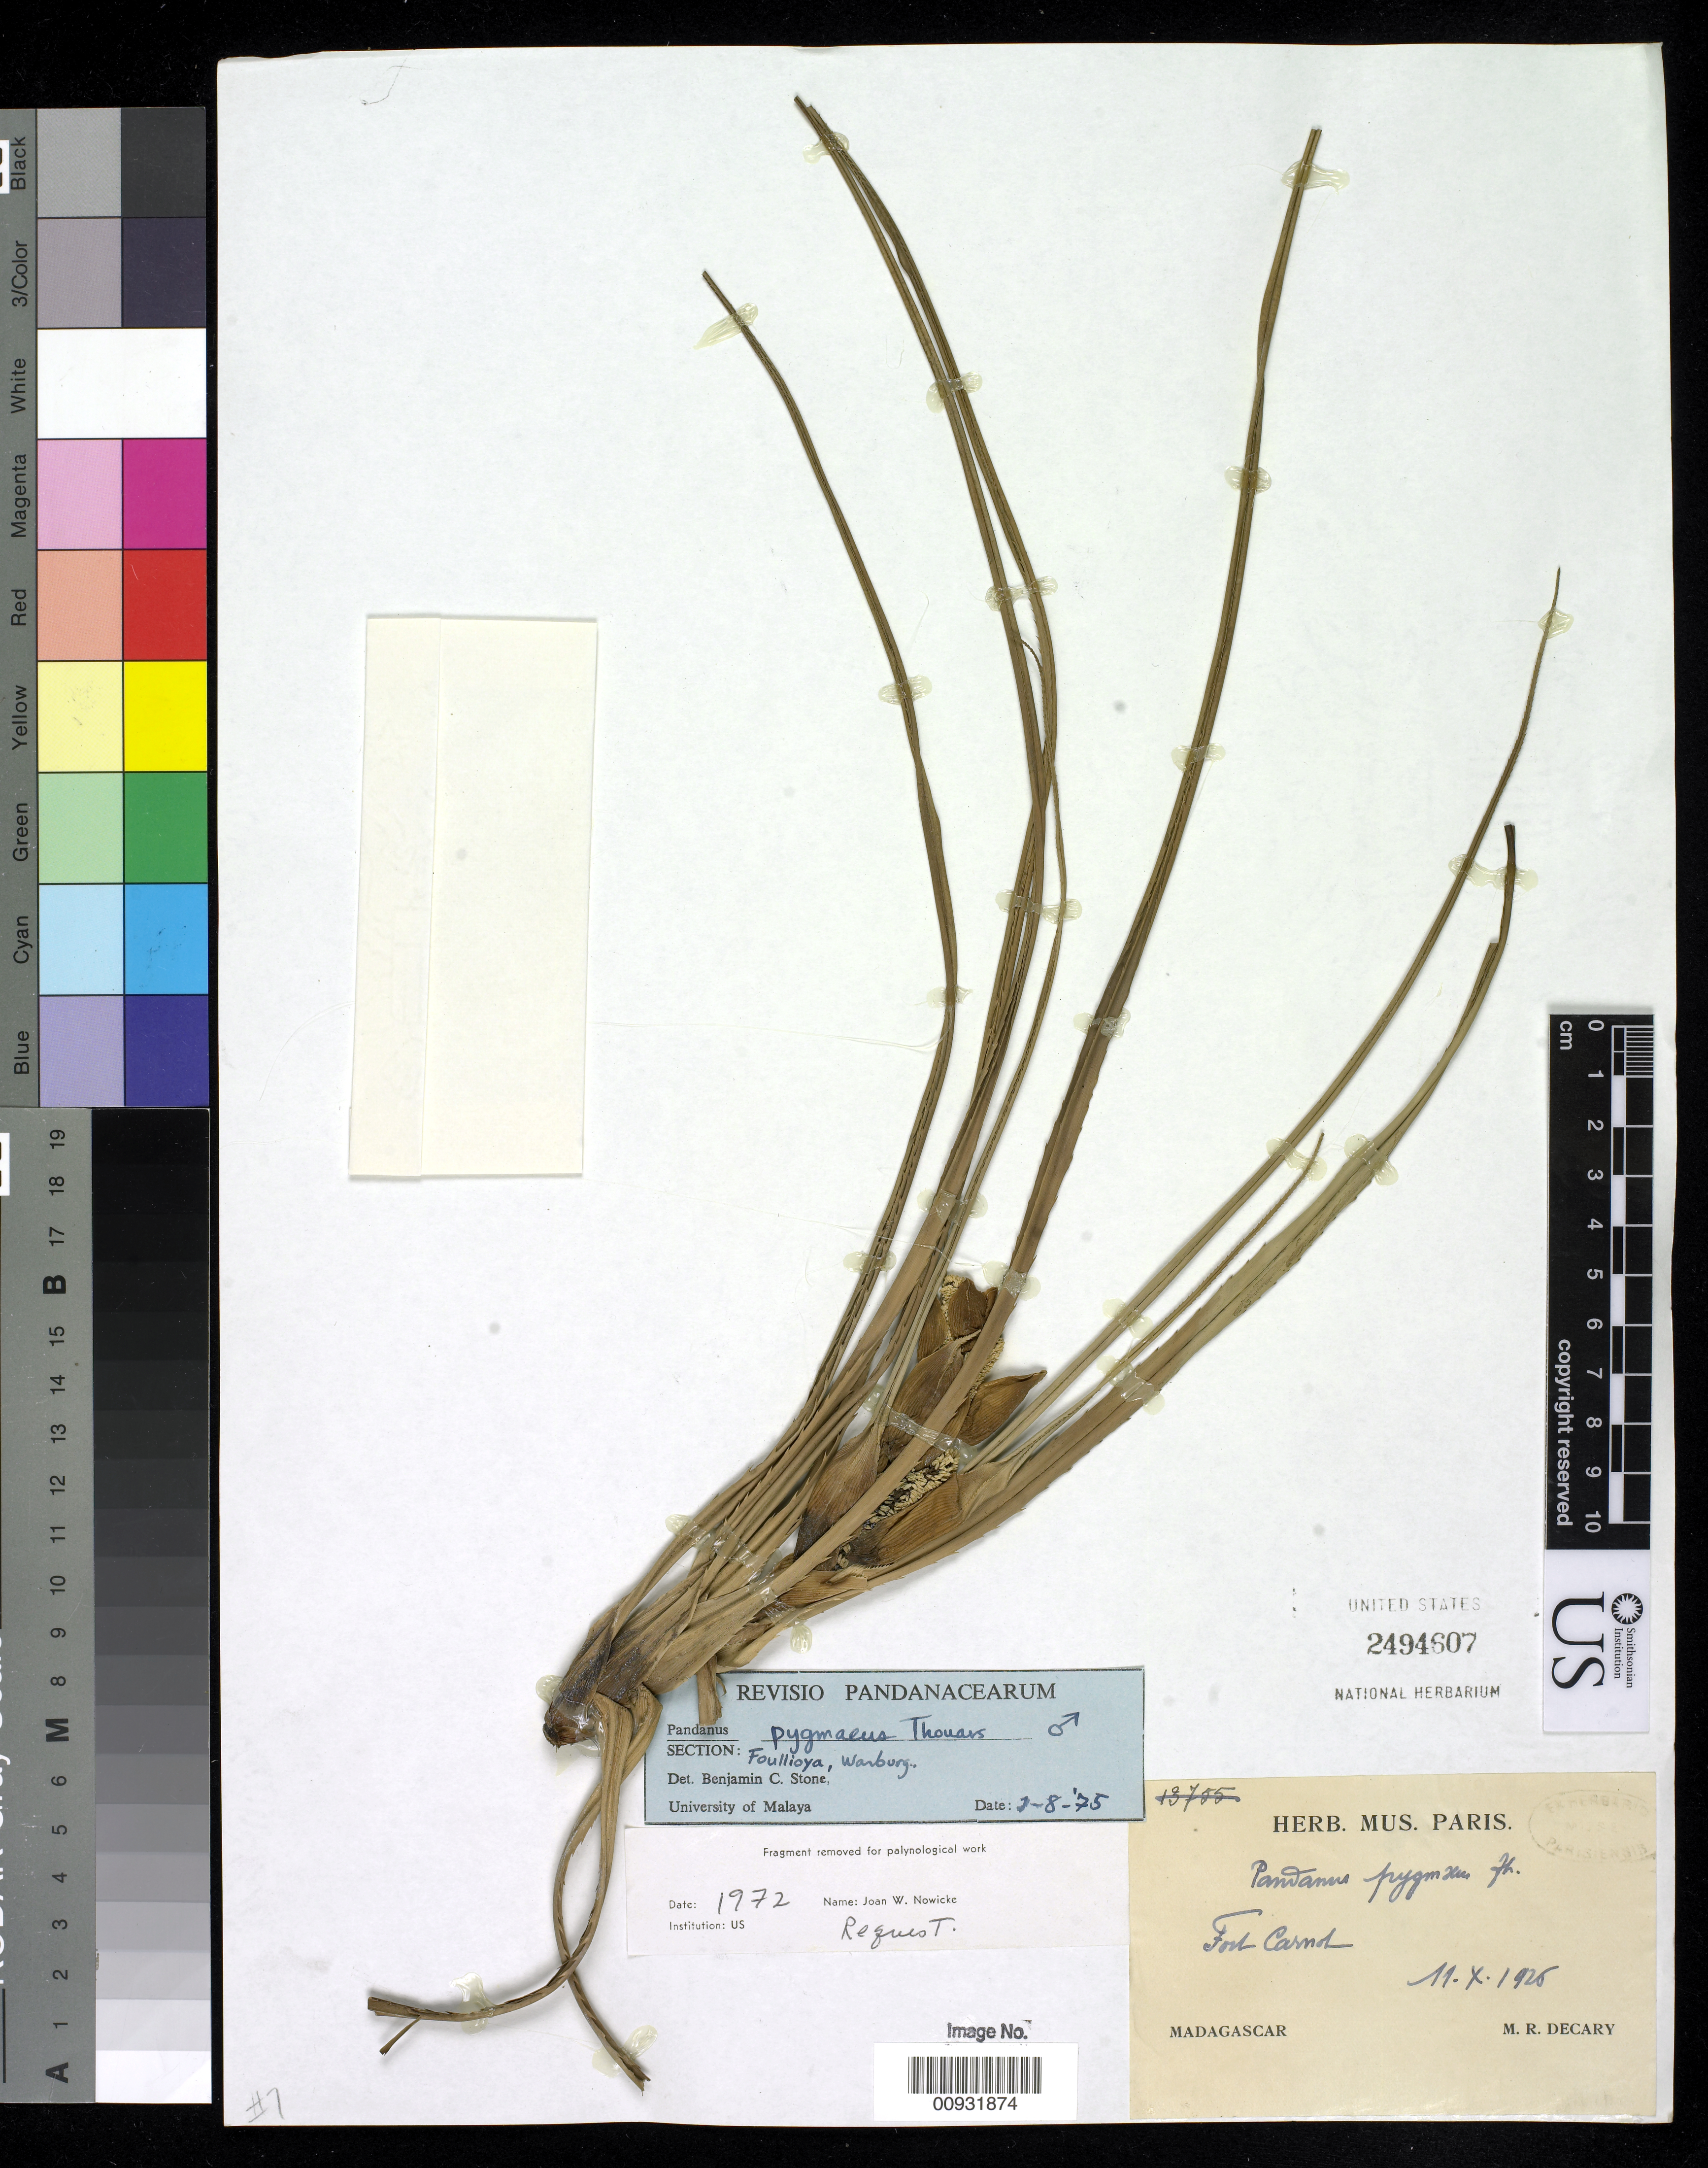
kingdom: Plantae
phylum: Tracheophyta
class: Liliopsida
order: Pandanales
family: Pandanaceae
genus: Pandanus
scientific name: Pandanus pygmaeus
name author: Thouars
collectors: R. Decary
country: Madagascar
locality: Fort Carnot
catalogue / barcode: US 2494607